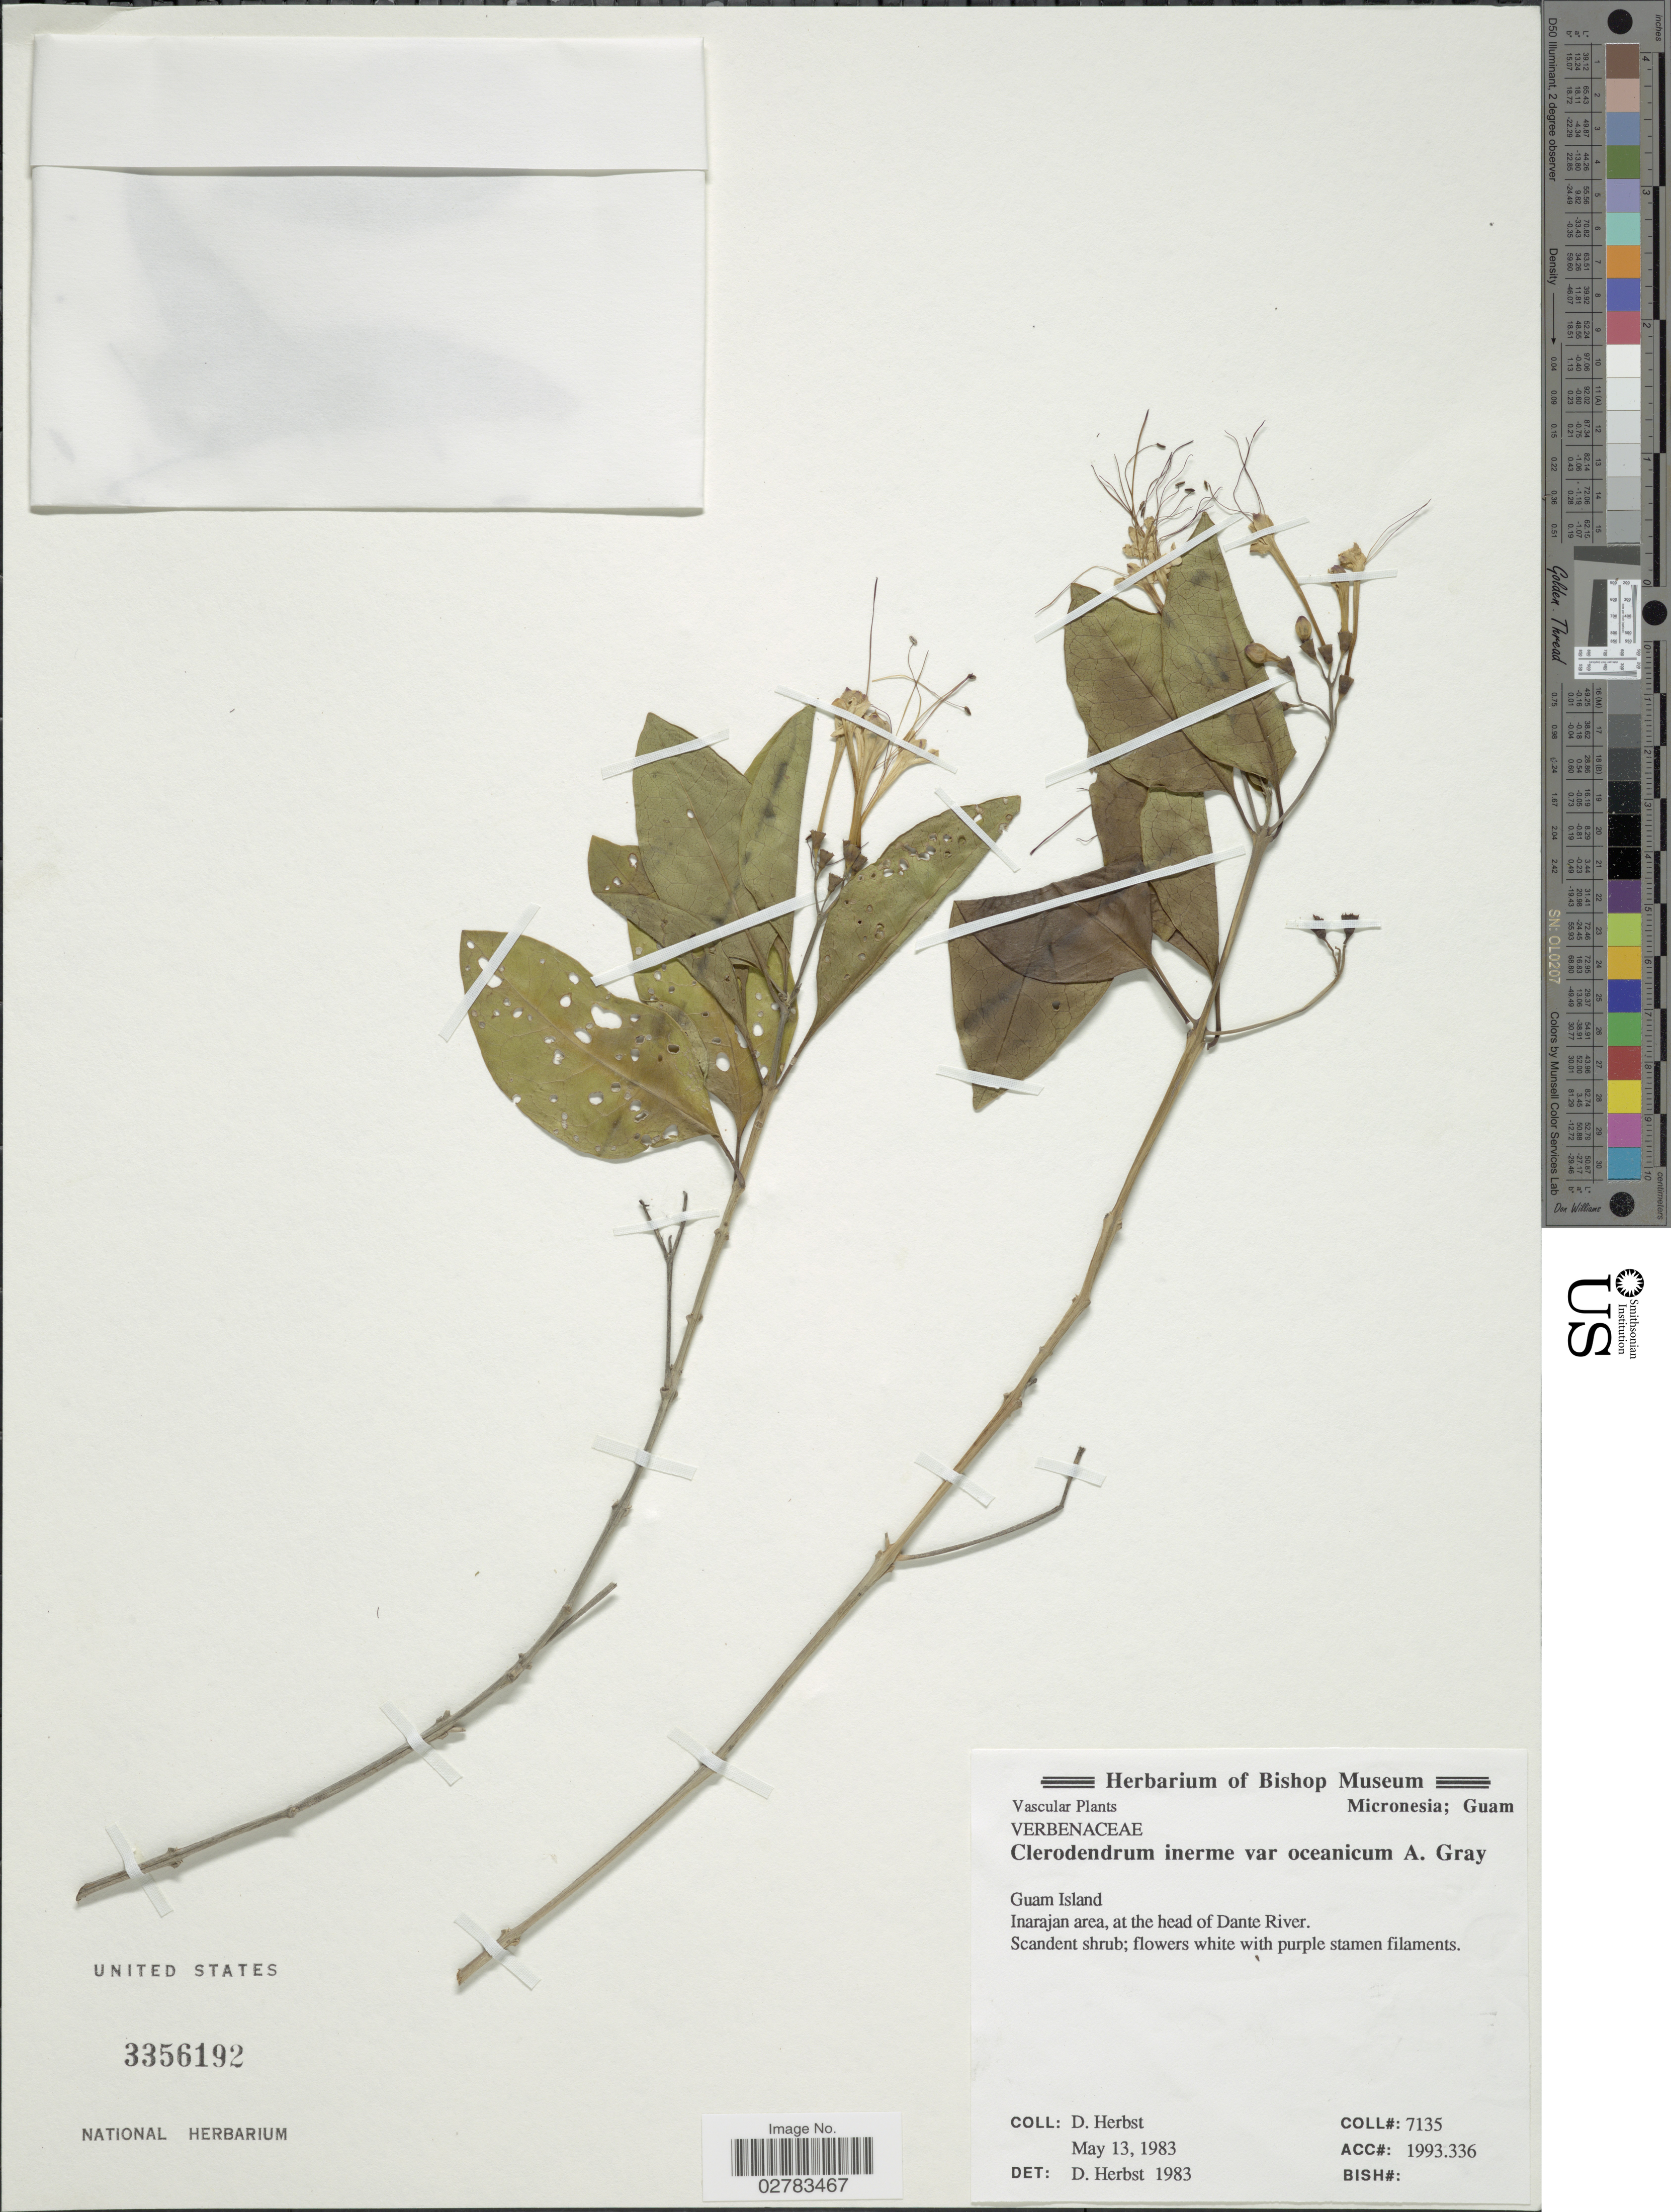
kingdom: Plantae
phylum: Tracheophyta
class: Magnoliopsida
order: Lamiales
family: Lamiaceae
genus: Clerodendrum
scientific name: Clerodendrum inerme var. oceanicum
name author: A. Gray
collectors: D. Herbst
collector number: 7135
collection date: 1983-05-13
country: Guam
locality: Guam Island, Micronesia, Inarajan area, at the head of Dante River.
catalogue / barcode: US 3356192